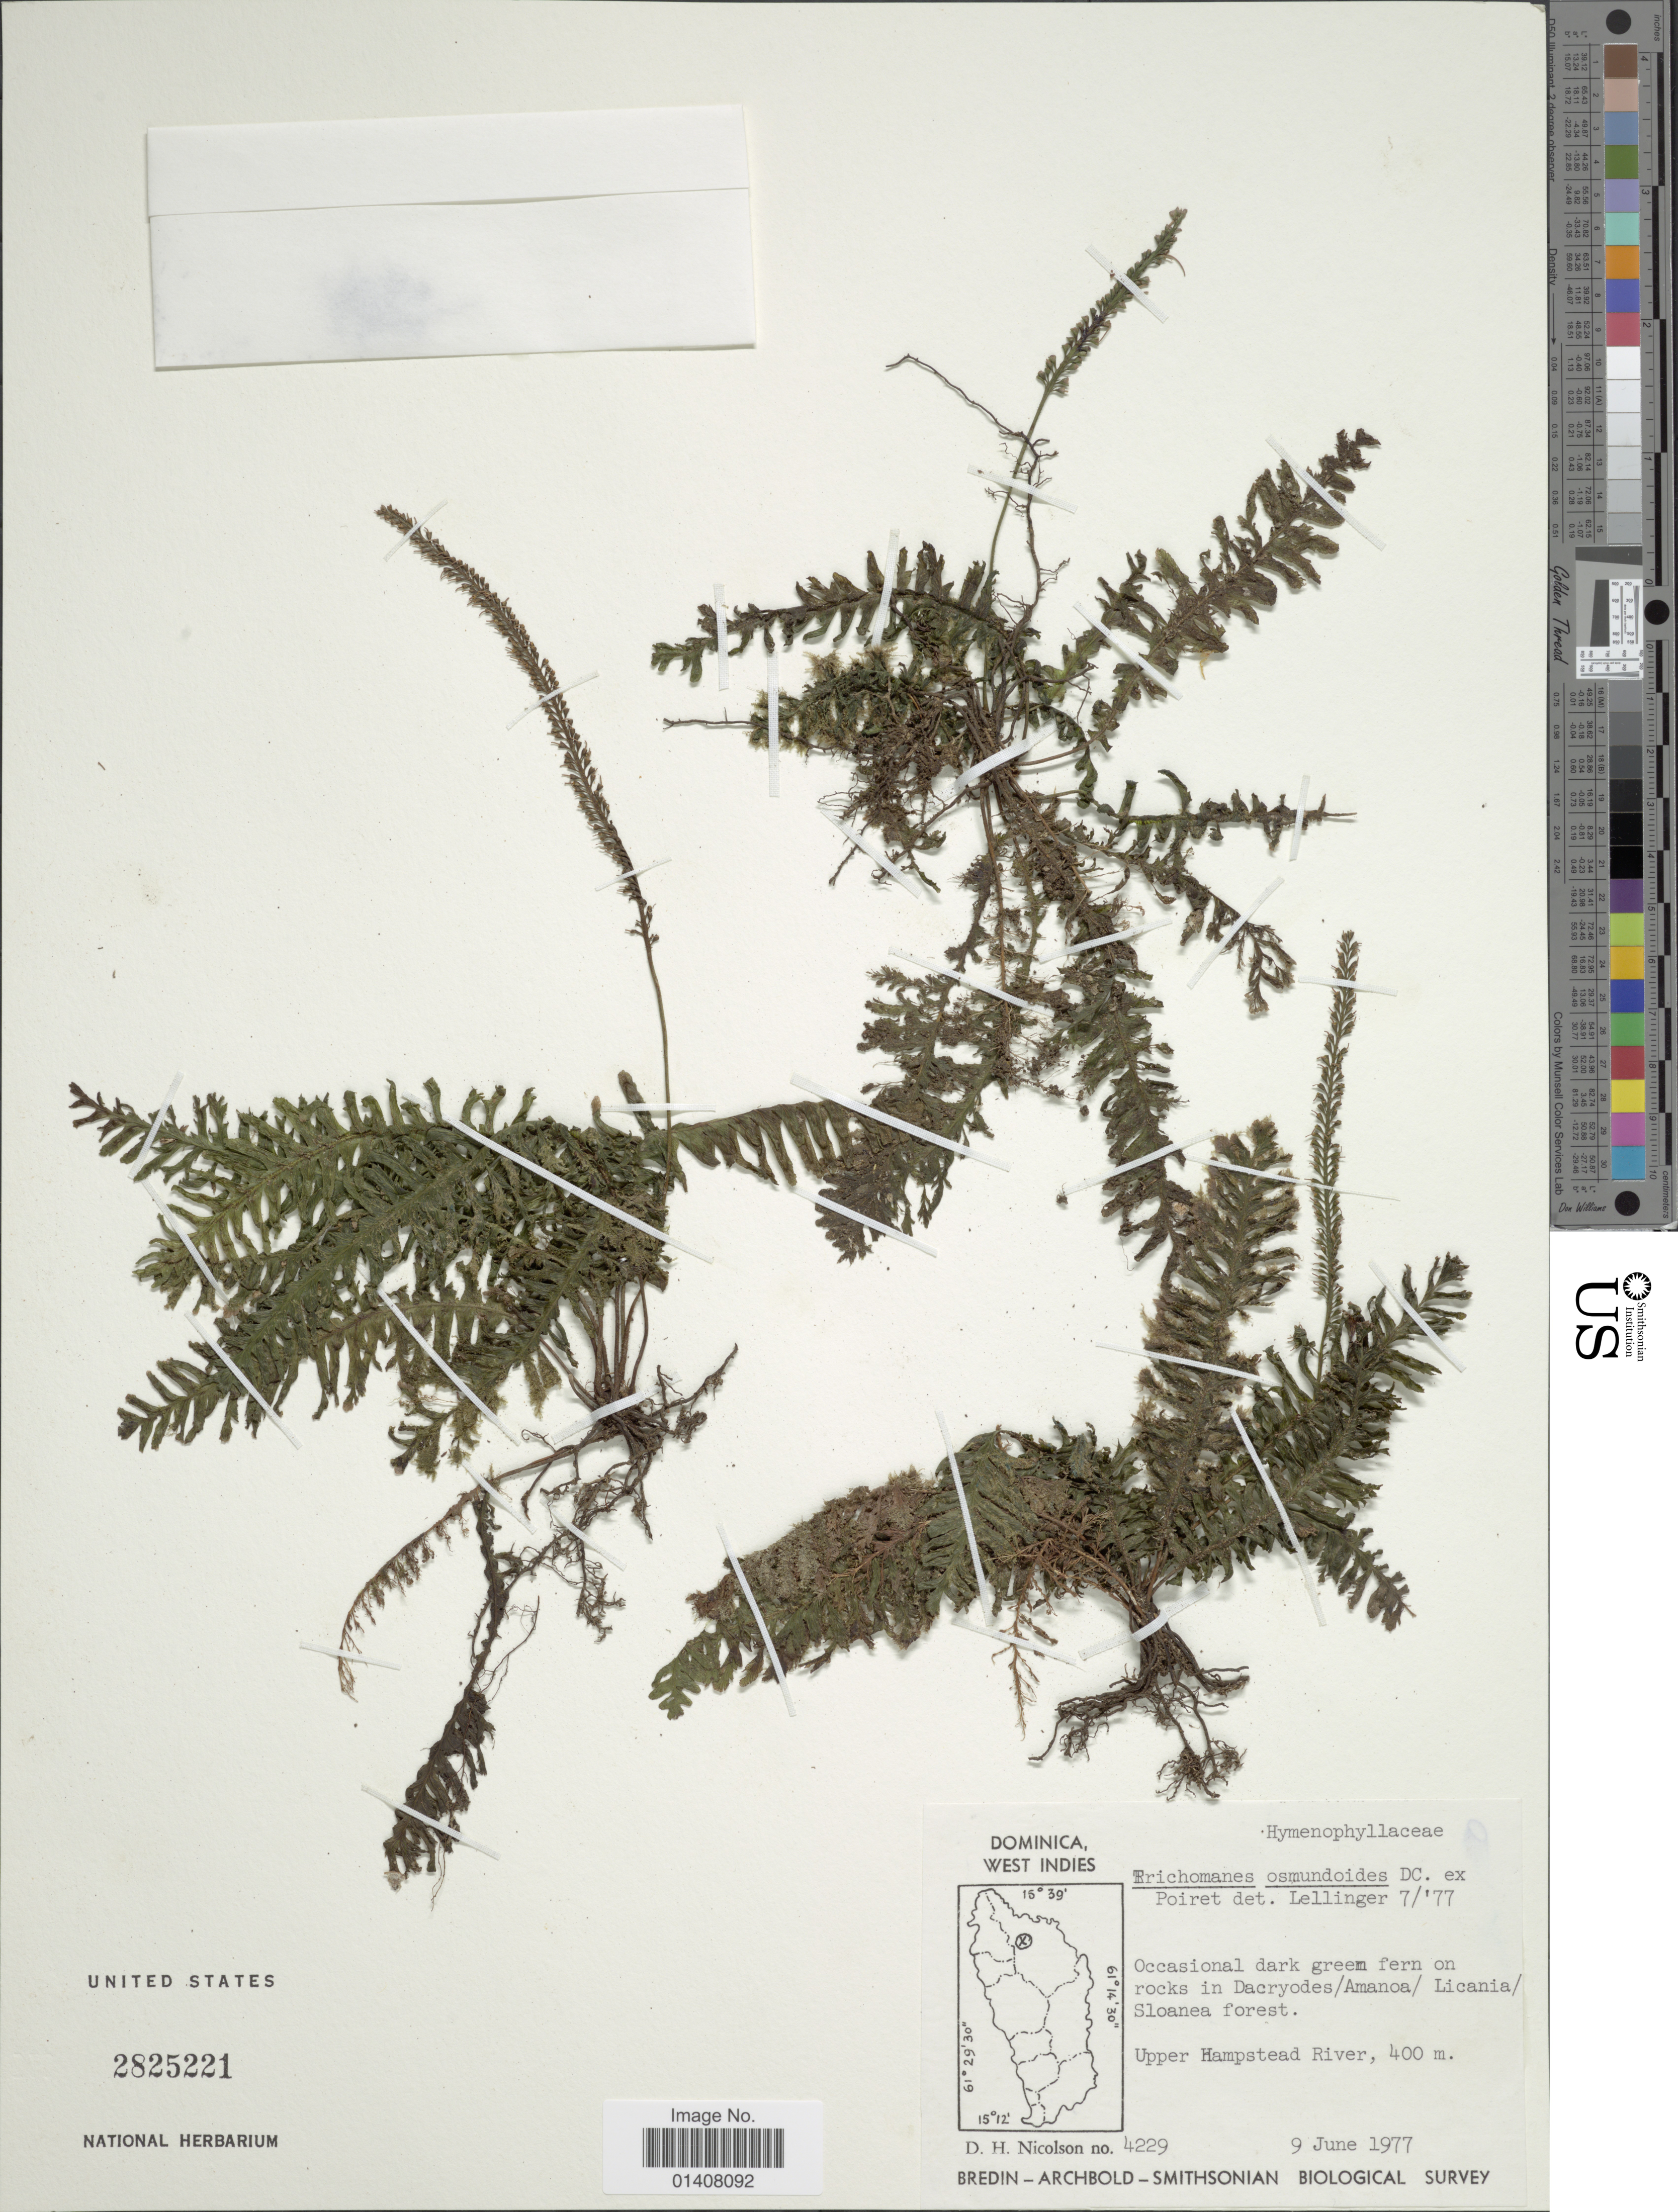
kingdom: Plantae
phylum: Tracheophyta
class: Polypodiopsida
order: Hymenophyllales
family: Hymenophyllaceae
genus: Trichomanes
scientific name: Trichomanes osmundoides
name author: DC. ex Poir.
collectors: D. H. Nicolson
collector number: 4229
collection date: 1977-06-09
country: Dominica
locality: Dominica, West Indies, Occasional dark green fern on rocks, Upper Hampstead River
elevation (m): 400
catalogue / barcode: US 2825221